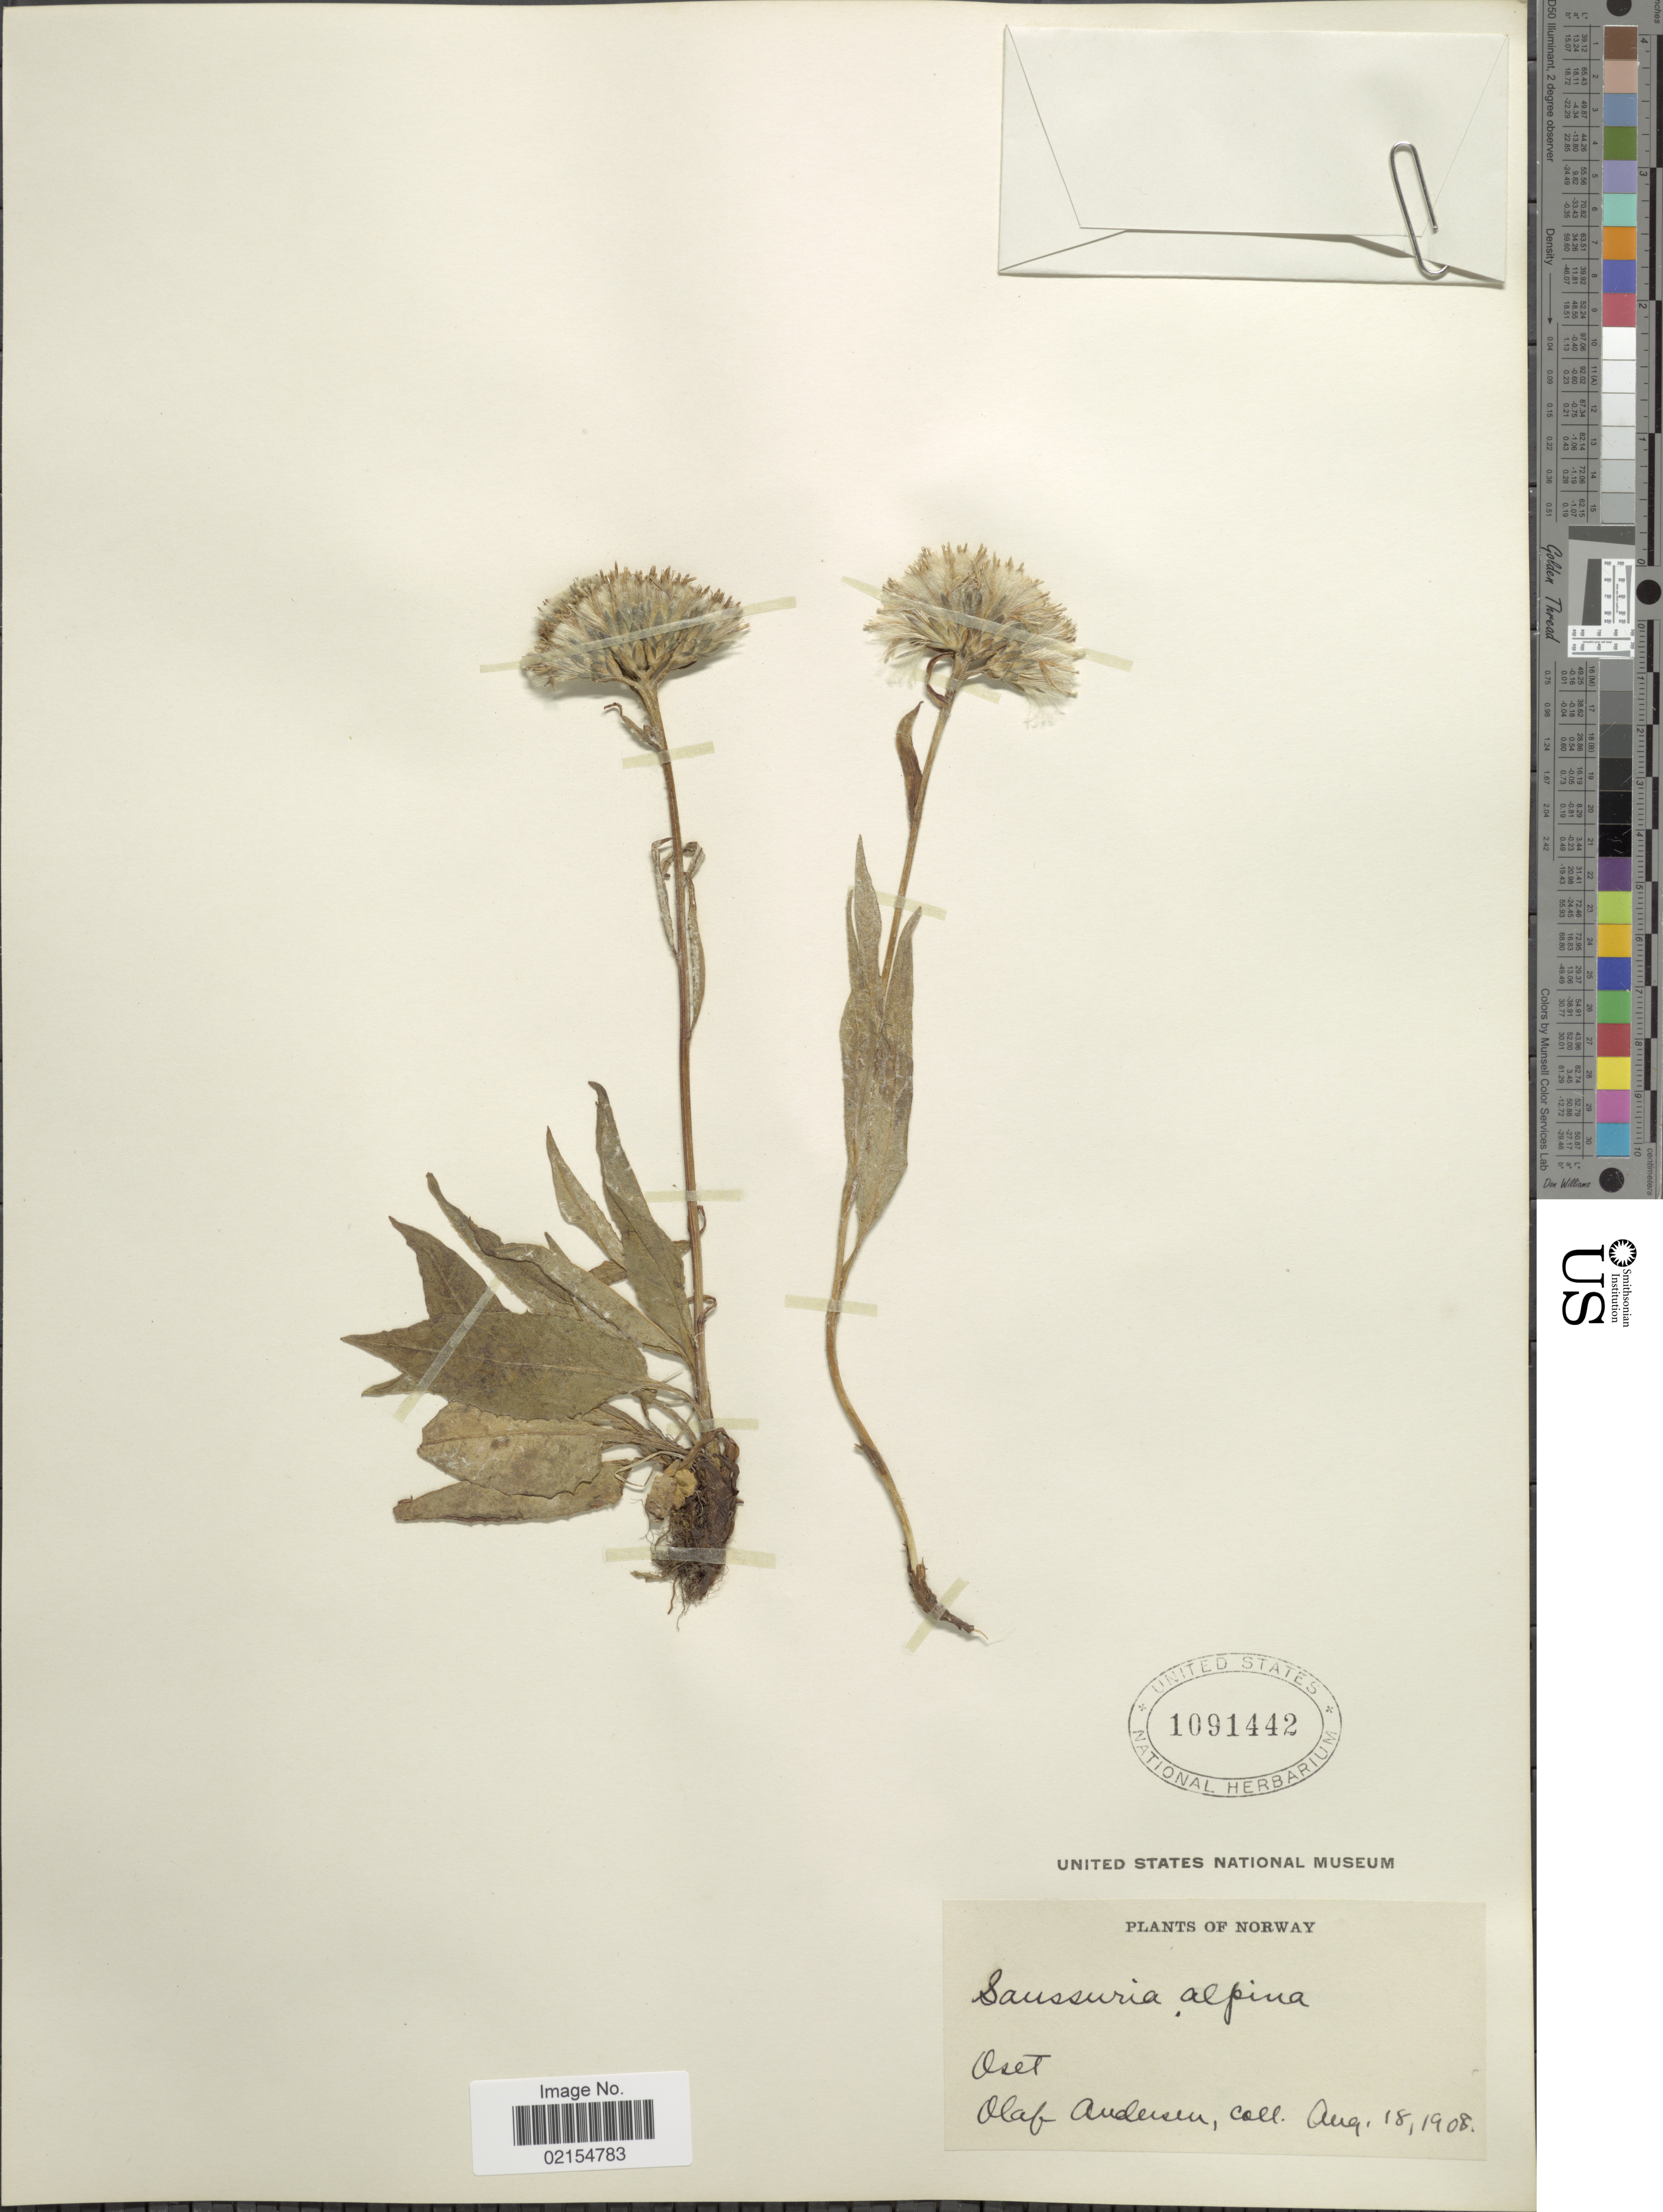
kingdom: Plantae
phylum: Tracheophyta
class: Magnoliopsida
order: Asterales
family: Asteraceae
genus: Saussurea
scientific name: Saussurea alpina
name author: (L.) DC.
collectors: O. Andersen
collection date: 1908-08-18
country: Norway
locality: Oset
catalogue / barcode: US 1091442